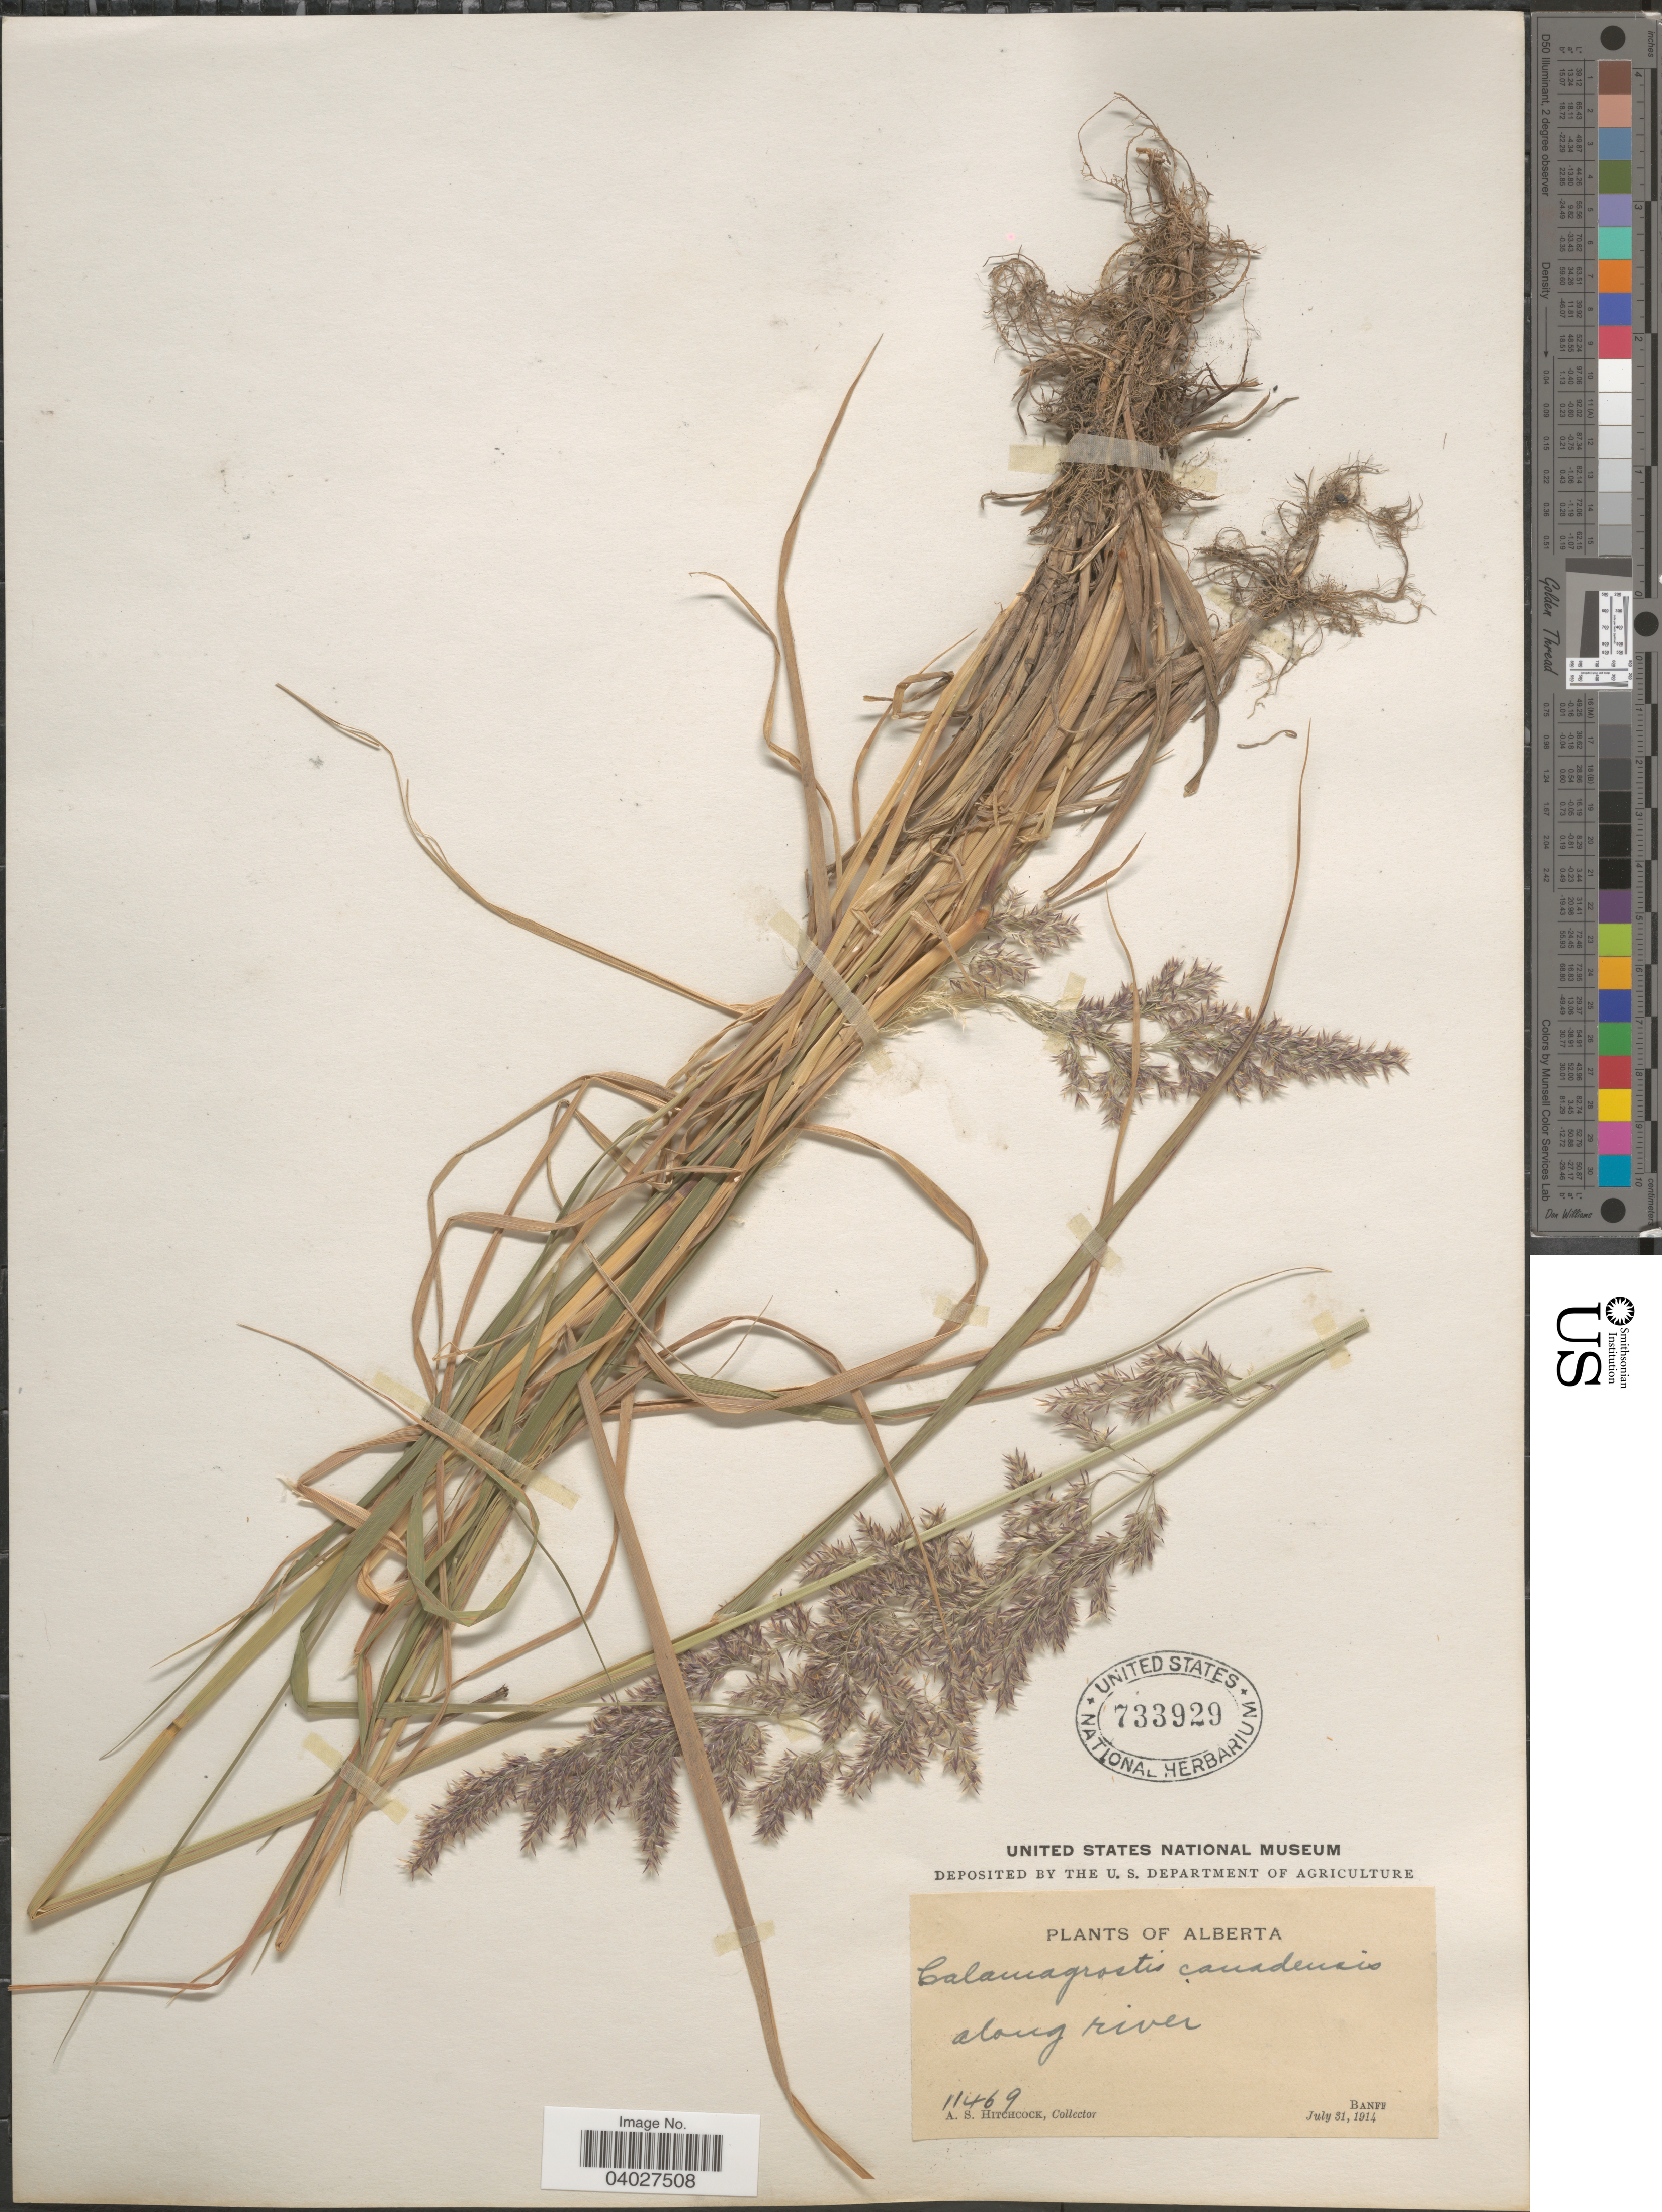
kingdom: Plantae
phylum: Tracheophyta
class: Liliopsida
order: Poales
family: Poaceae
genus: Calamagrostis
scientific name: Calamagrostis canadensis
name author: (Michx.) P. Beauv.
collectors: A. S. Hitchcock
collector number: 11469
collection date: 1914-07-31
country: Canada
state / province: Alberta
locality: Along river. Banff.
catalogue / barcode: US 733929